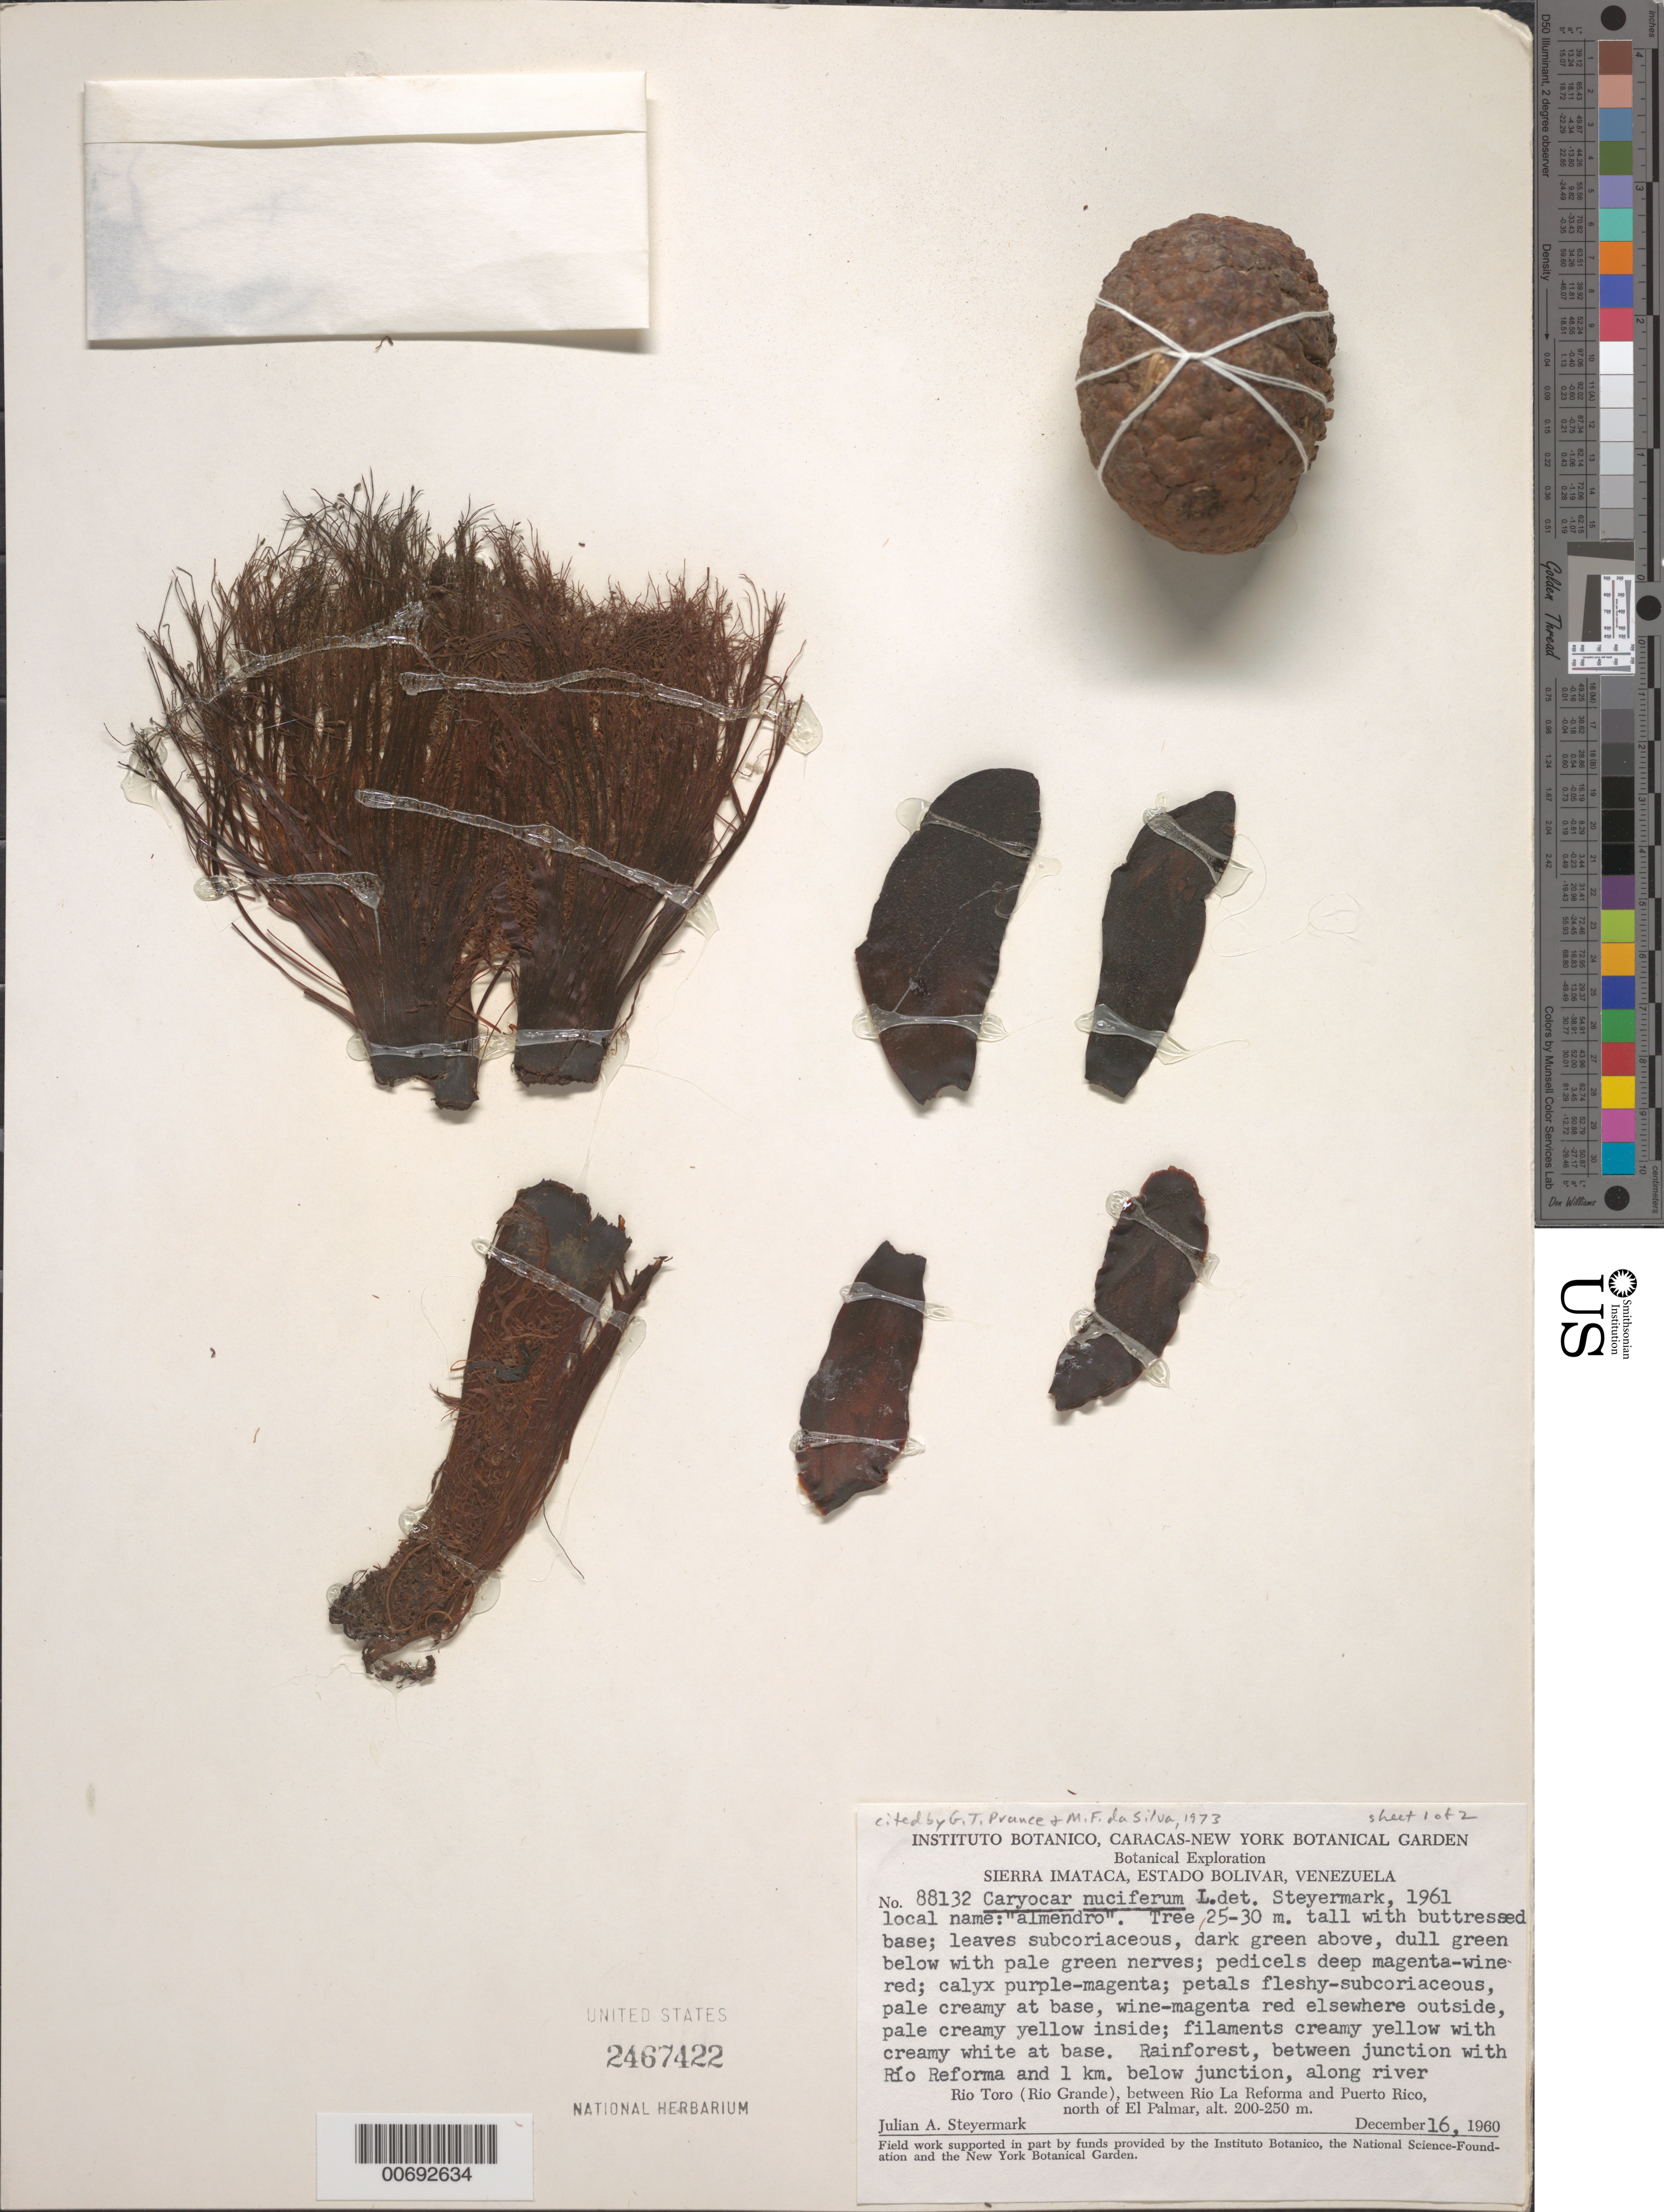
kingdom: Plantae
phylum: Tracheophyta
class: Magnoliopsida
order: Malpighiales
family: Caryocaraceae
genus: Caryocar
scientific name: Caryocar nuciferum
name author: L.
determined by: Prance, G. T.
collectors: J. Steyermark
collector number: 88132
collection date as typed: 16-Dec-60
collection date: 1960-12-16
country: Venezuela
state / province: Bolívar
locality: Sierra Imataca, Río Toro (Río Grande), between Río La Reforma and Puerto Rico, N of El Palmar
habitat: Rainforest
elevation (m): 200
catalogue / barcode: US 2467422